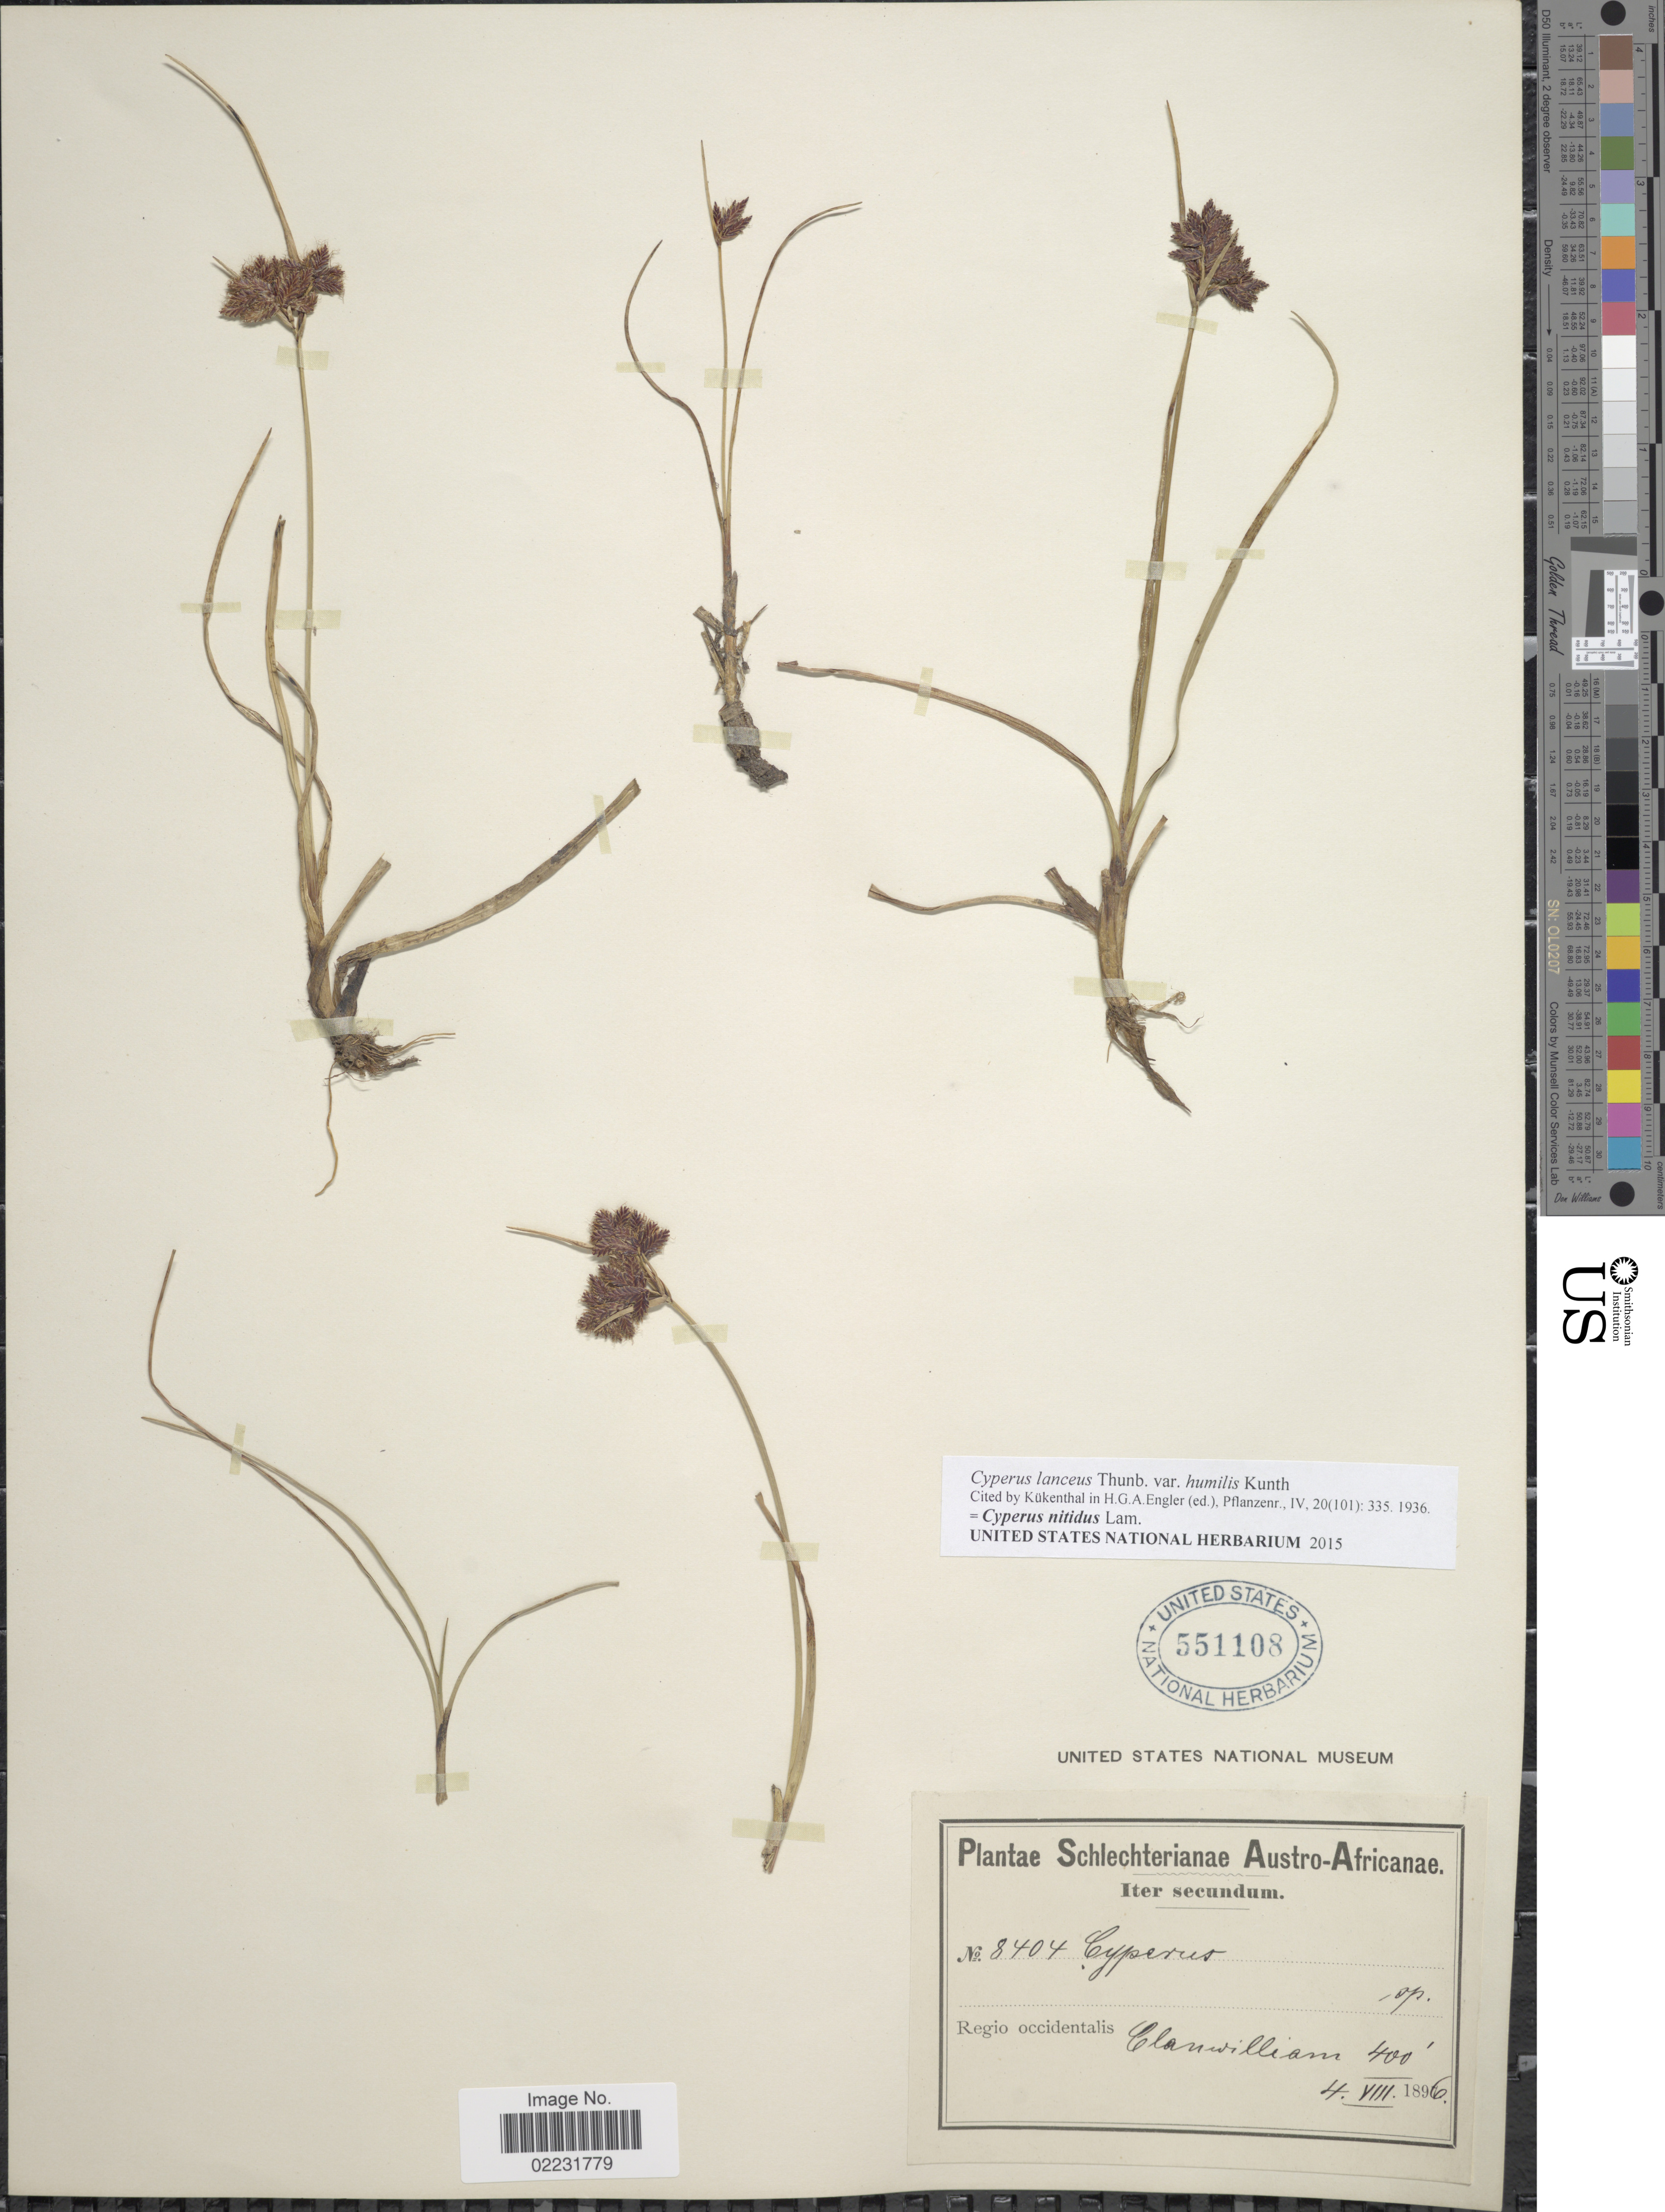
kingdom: Plantae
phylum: Tracheophyta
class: Liliopsida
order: Poales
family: Cyperaceae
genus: Cyperus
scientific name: Cyperus nigricans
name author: Steud.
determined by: Strong, Mark T., (BOT), Smithsonian Institution - National Museum of Natural History (UNITED STATES)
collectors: Schlechter, --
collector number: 8404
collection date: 1896-08-04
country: South Africa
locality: Regio occidentalis Clanwilliam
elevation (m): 122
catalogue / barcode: US 551108